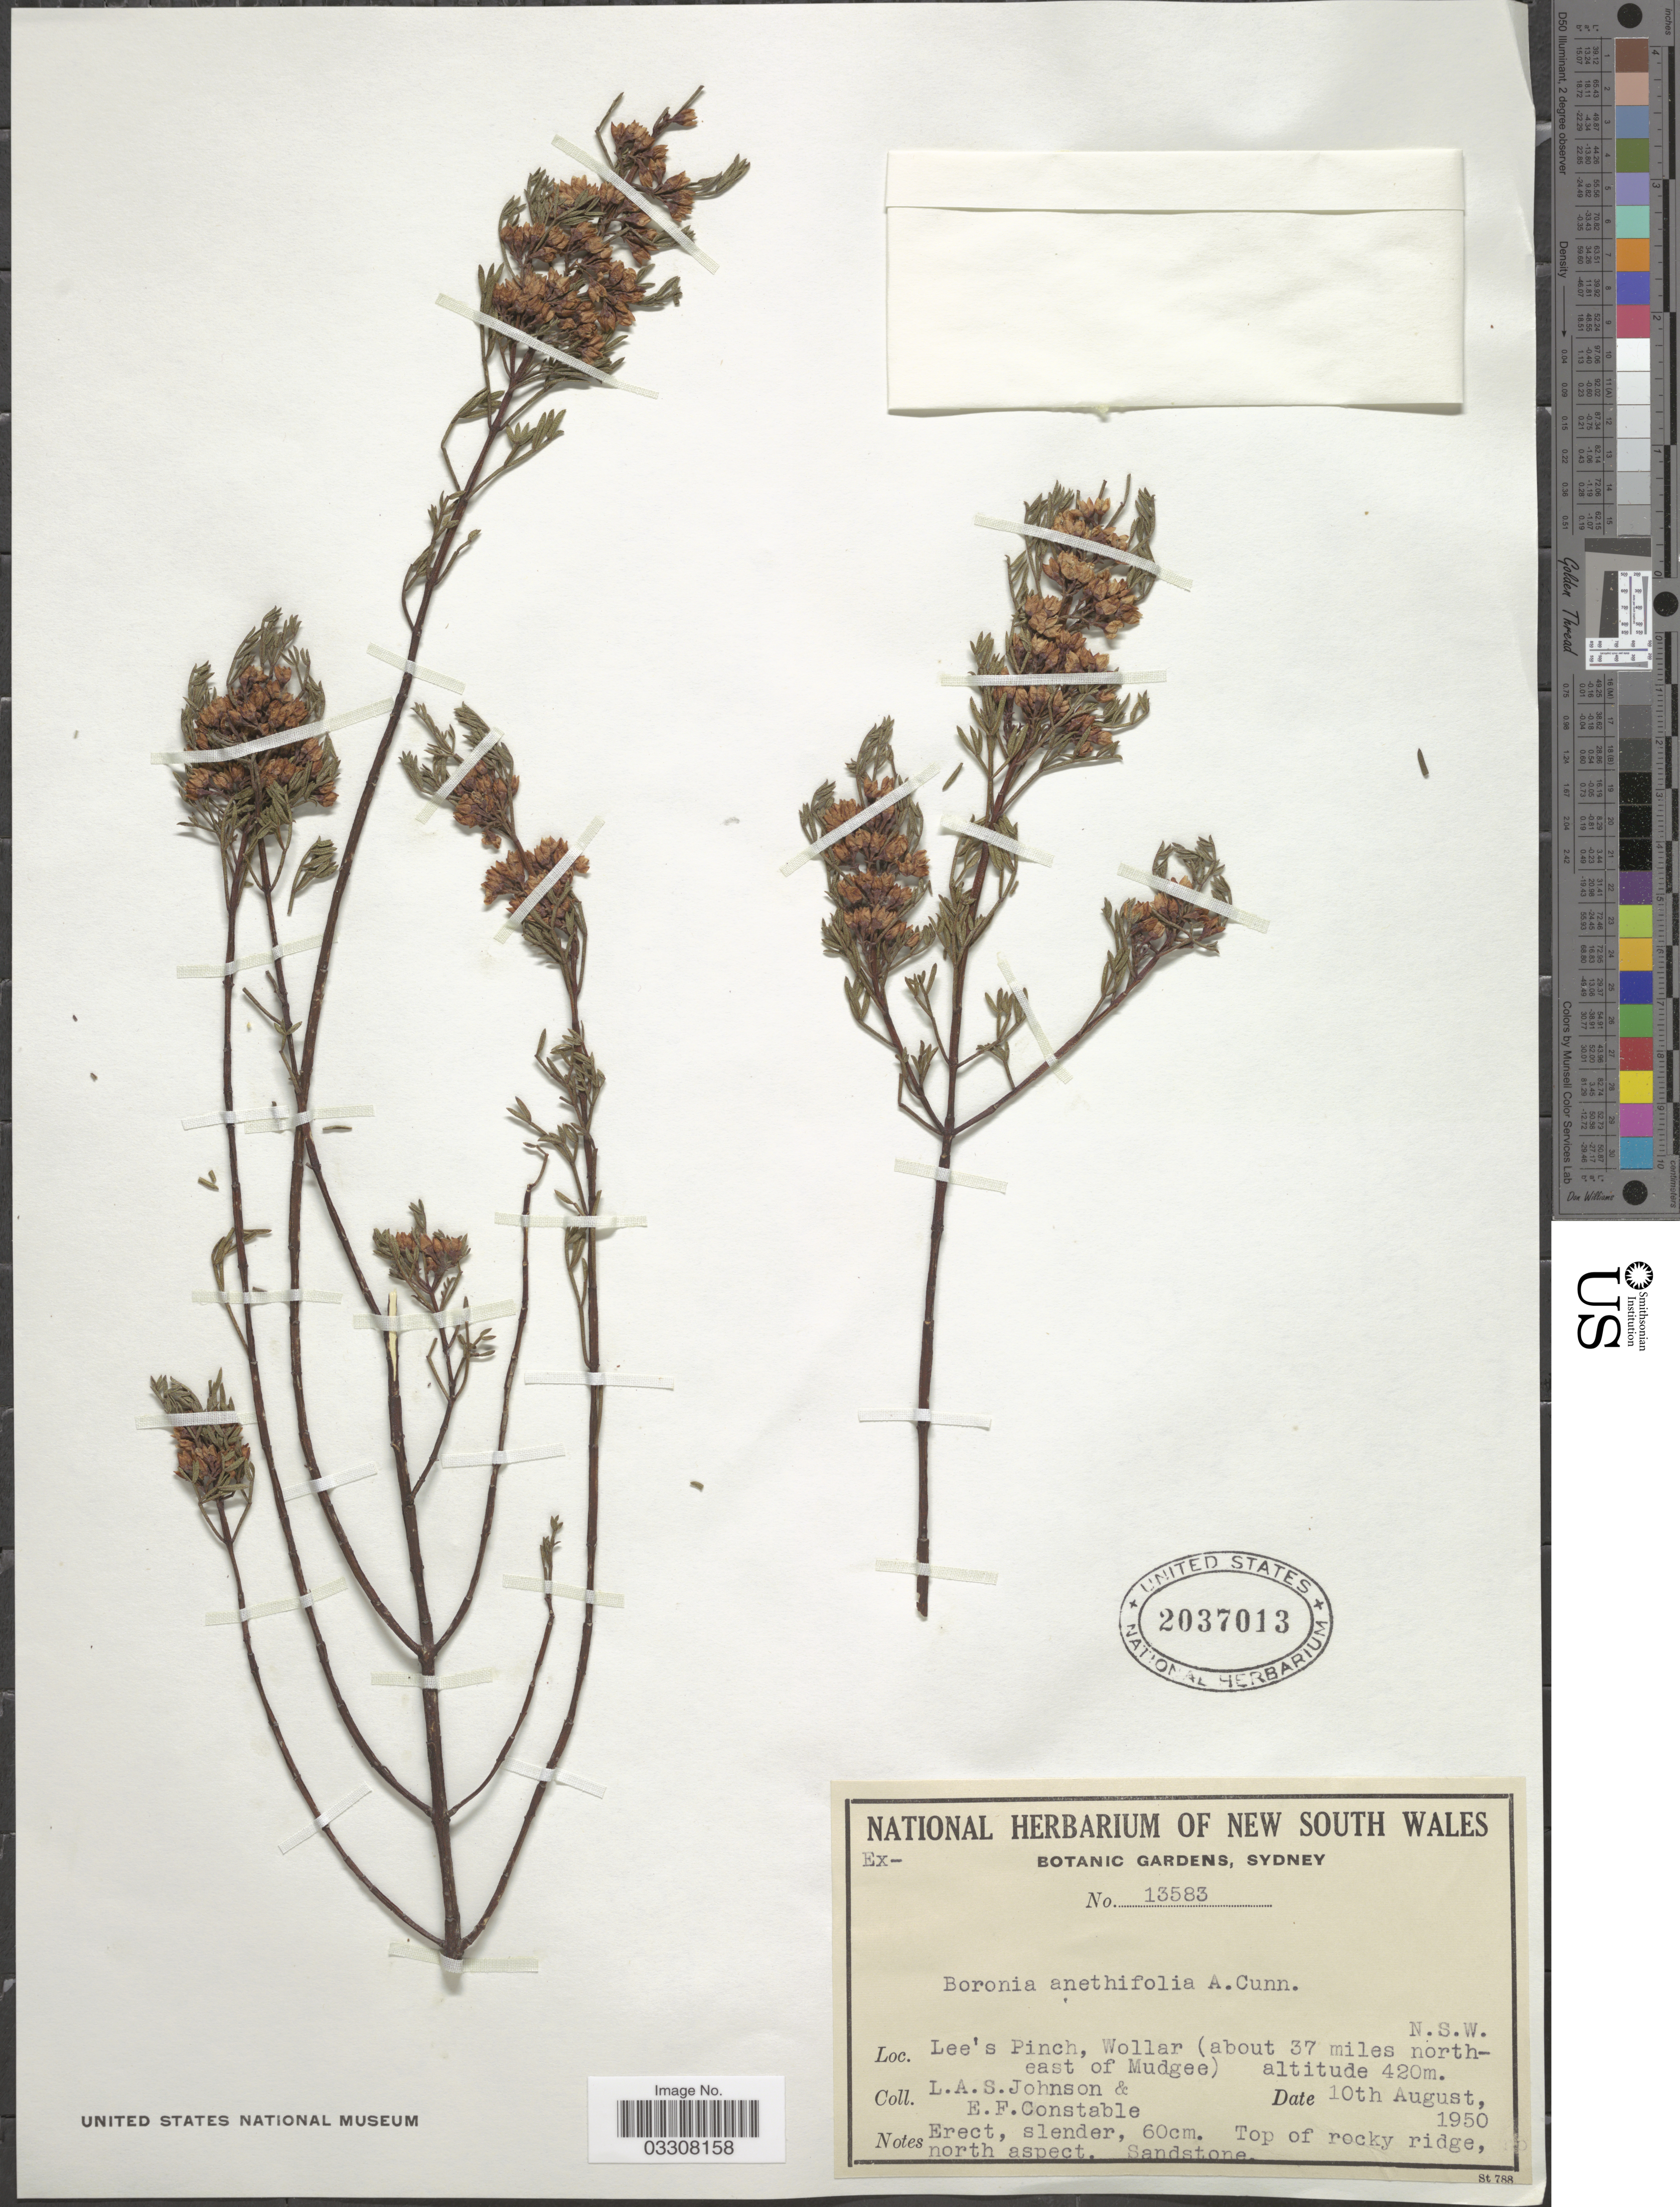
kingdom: Plantae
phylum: Tracheophyta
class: Magnoliopsida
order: Sapindales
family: Rutaceae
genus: Cyanothamnus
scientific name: Cyanothamnus quadrangulus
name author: Duretto & Heslewood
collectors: L. A. S. Johnson & E. F. Constable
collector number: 13583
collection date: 1950-08-10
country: Australia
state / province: New South Wales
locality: Lee's Pinch, Wollar (about 37 miles northeast of Mudgee). N.S.W.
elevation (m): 420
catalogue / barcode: US 2037013